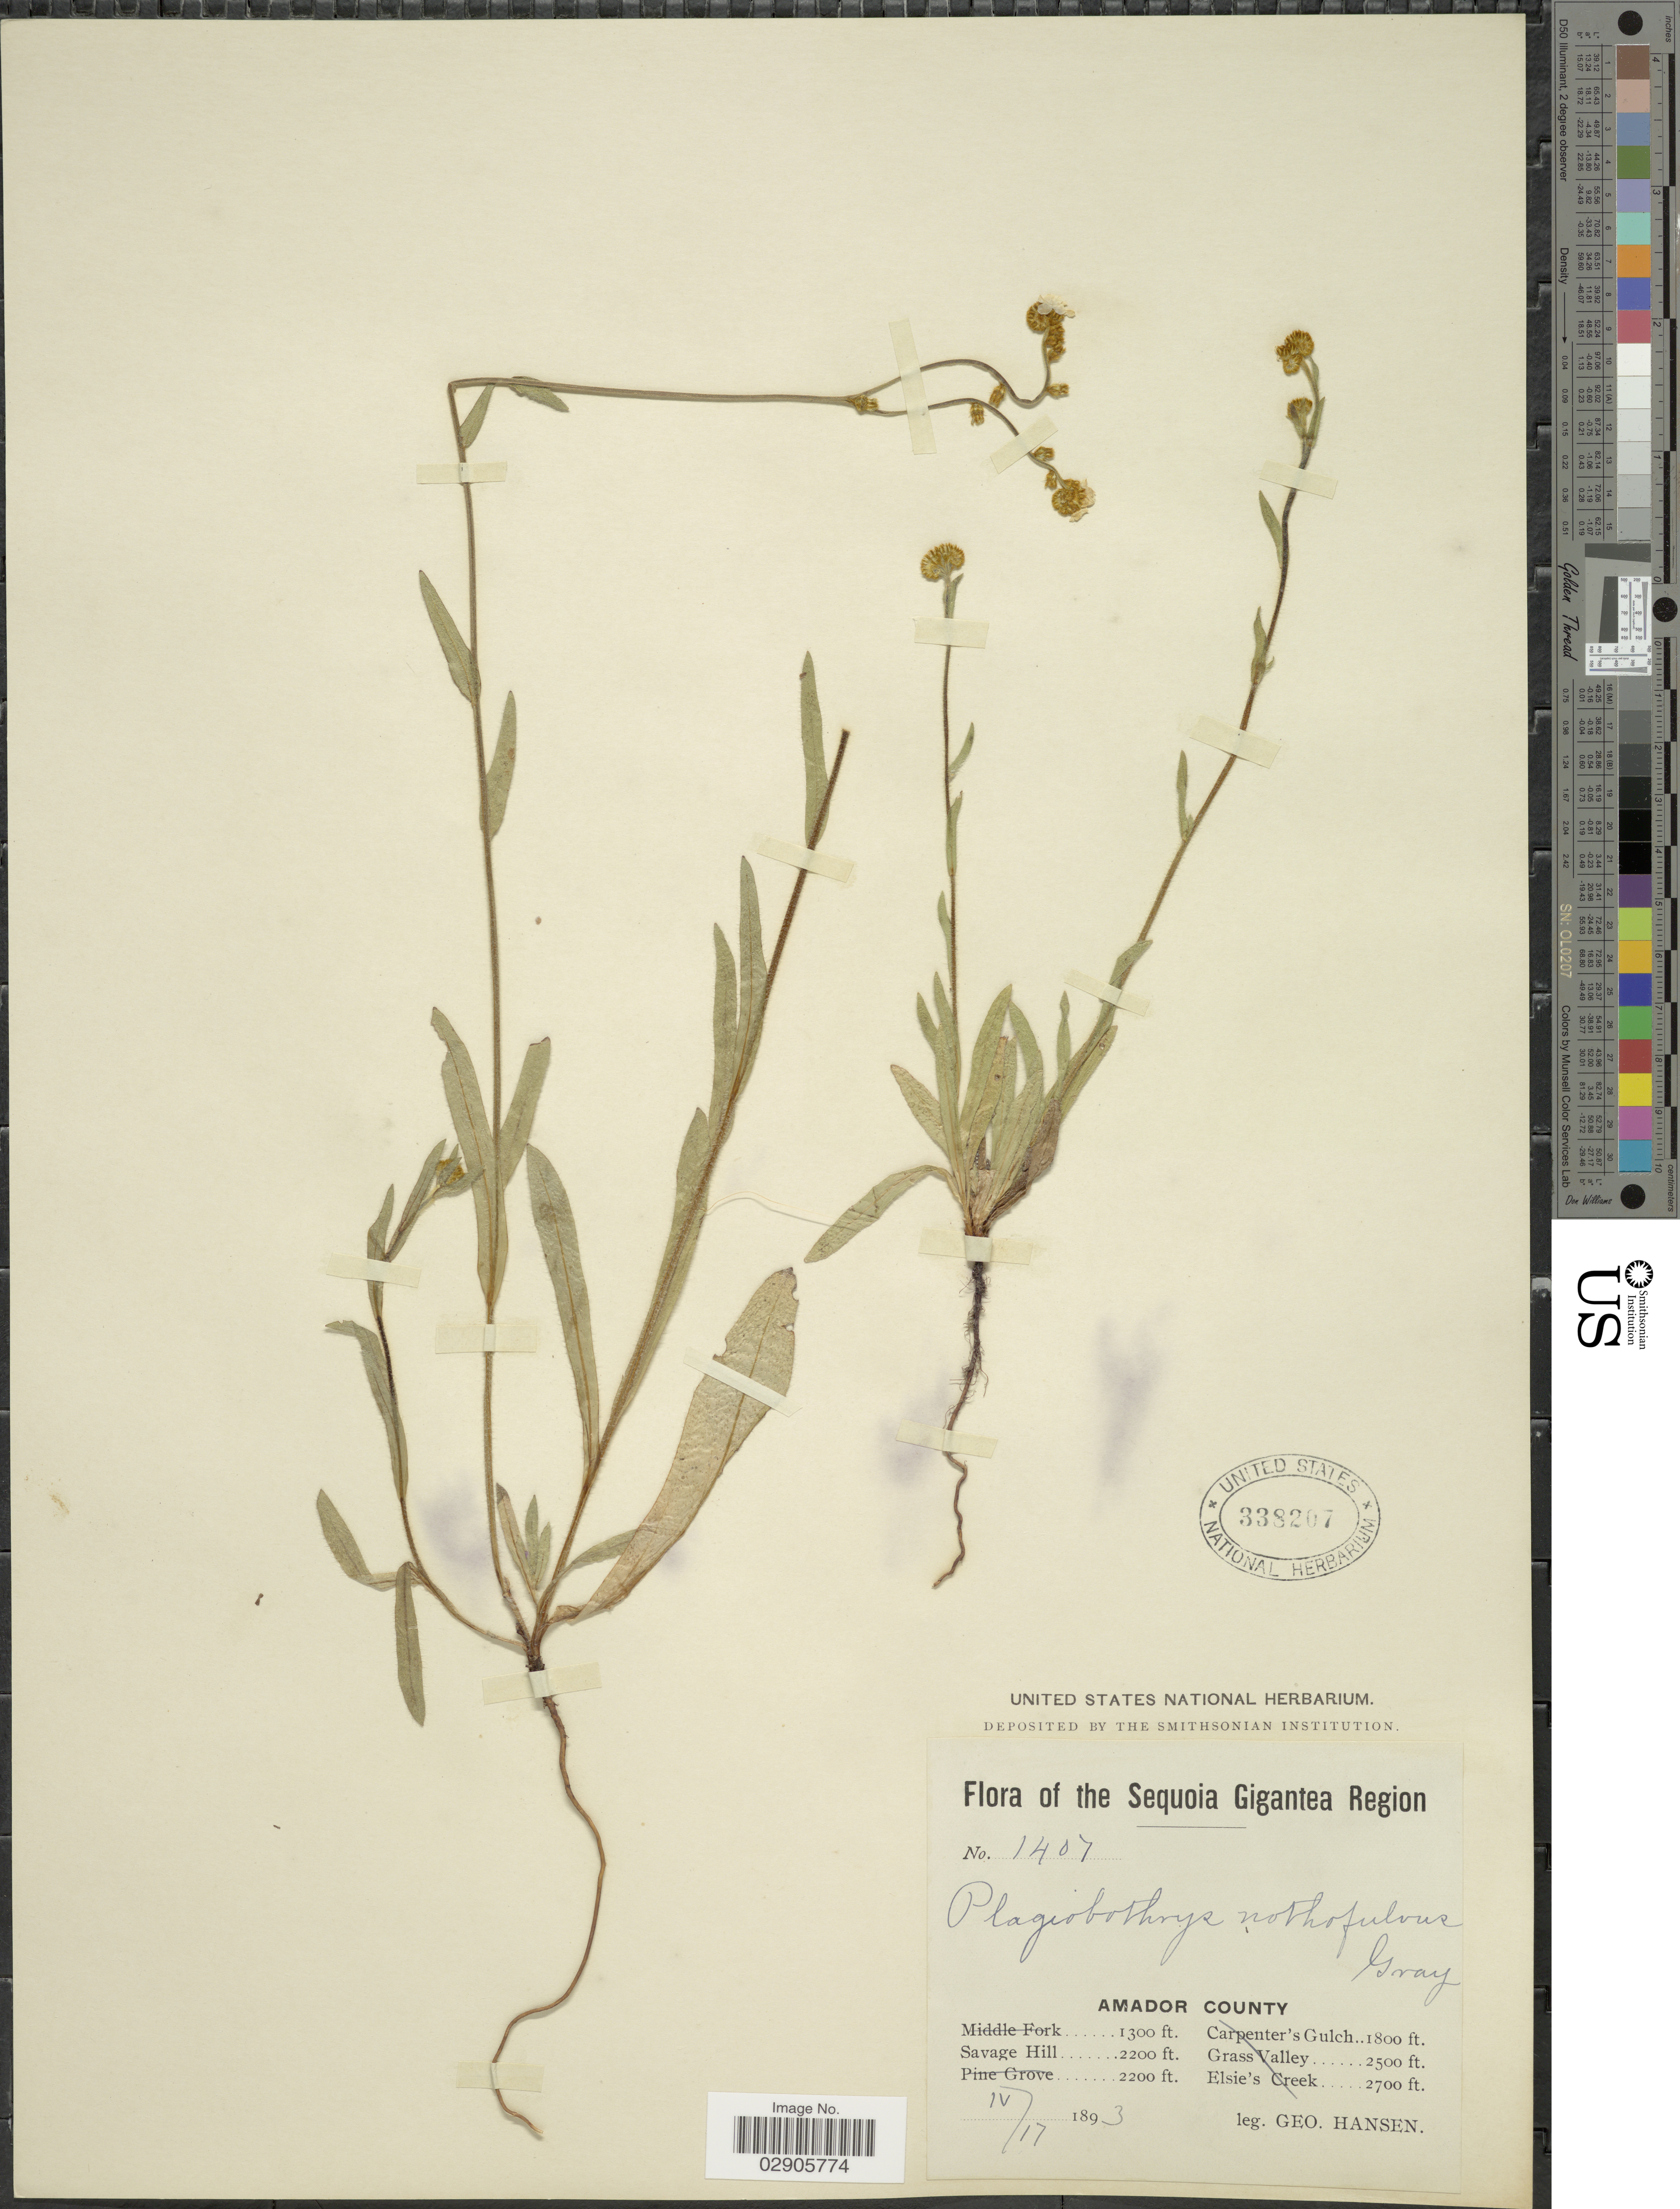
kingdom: Plantae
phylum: Tracheophyta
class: Magnoliopsida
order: Boraginales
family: Boraginaceae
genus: Plagiobothrys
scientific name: Plagiobothrys nothofulvus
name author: (A. Gray) A. Gray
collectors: G. Hansen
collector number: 1407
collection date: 1893-04-17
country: United States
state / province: California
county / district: Amador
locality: The Sequoia Gigantea Region. Amador County. Savage Hill.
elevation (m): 671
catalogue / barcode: US 338207